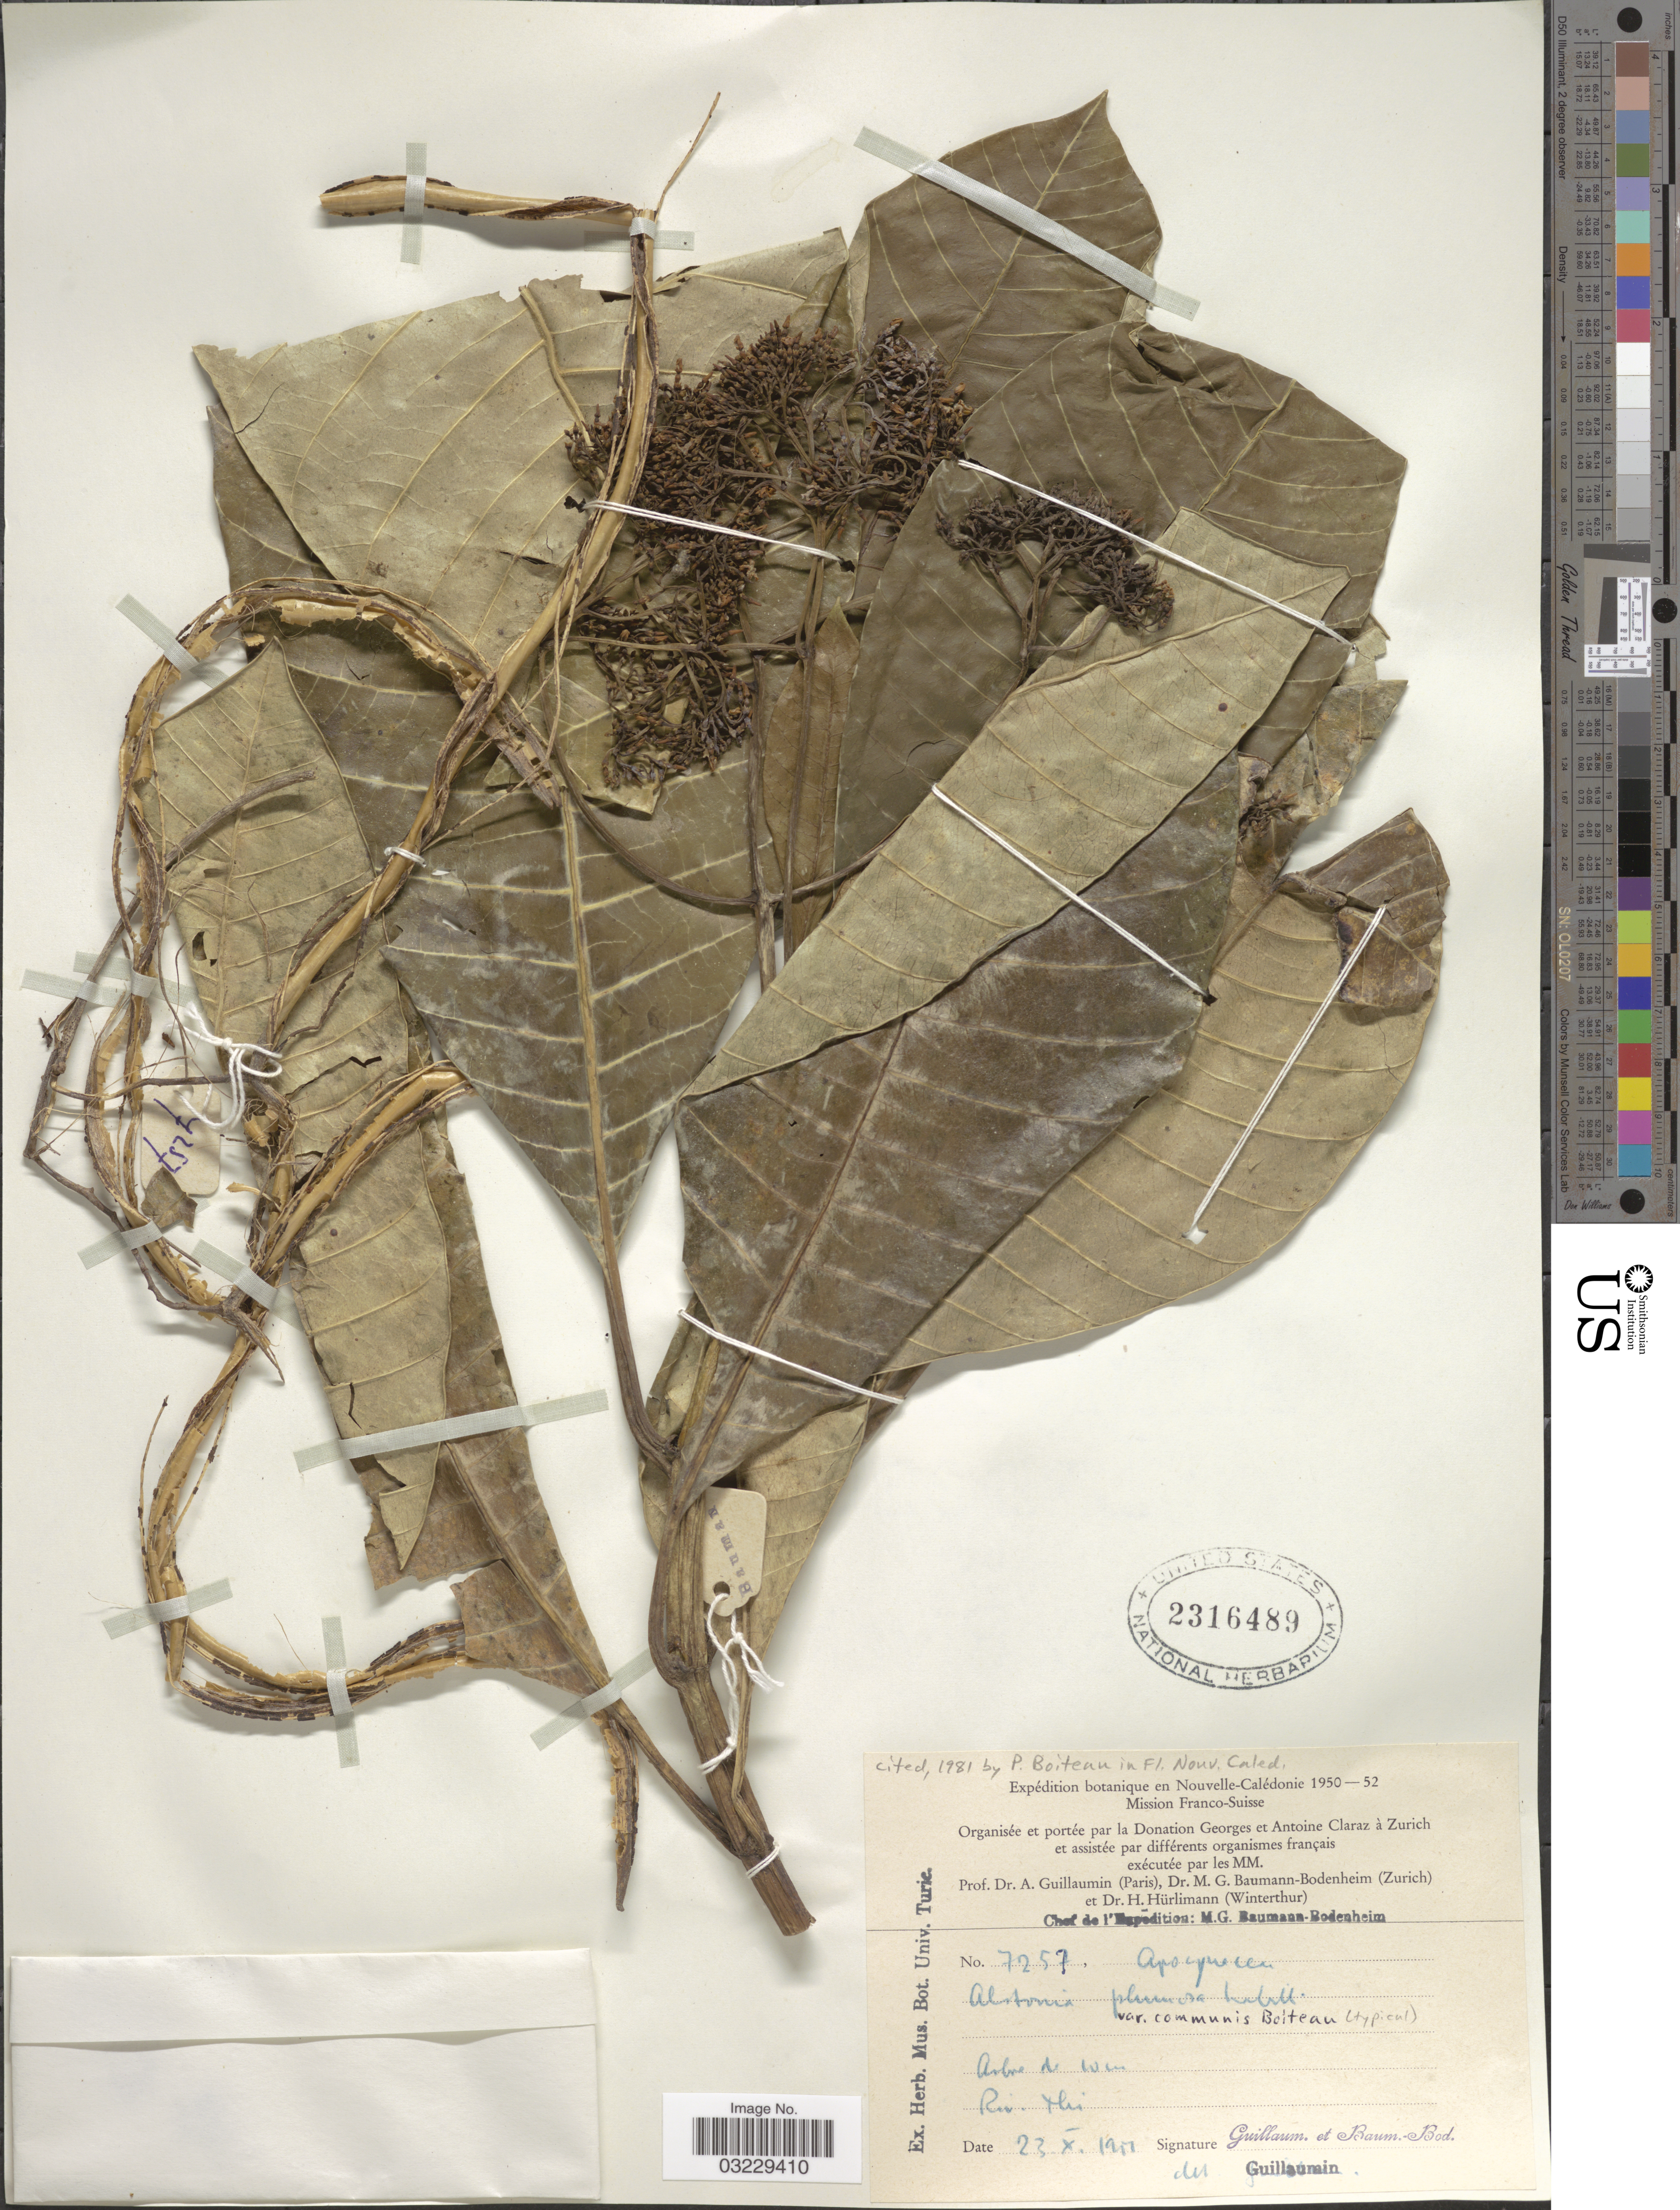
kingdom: Plantae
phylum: Tracheophyta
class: Magnoliopsida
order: Gentianales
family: Apocynaceae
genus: Alstonia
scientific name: Alstonia plumosa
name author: Labill.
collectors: A. Guillaumin & M. G. Baumann-Bodenheim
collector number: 7257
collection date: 1950-10-23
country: New Caledonia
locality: Riv. Hie [interpreted].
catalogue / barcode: US 2316489